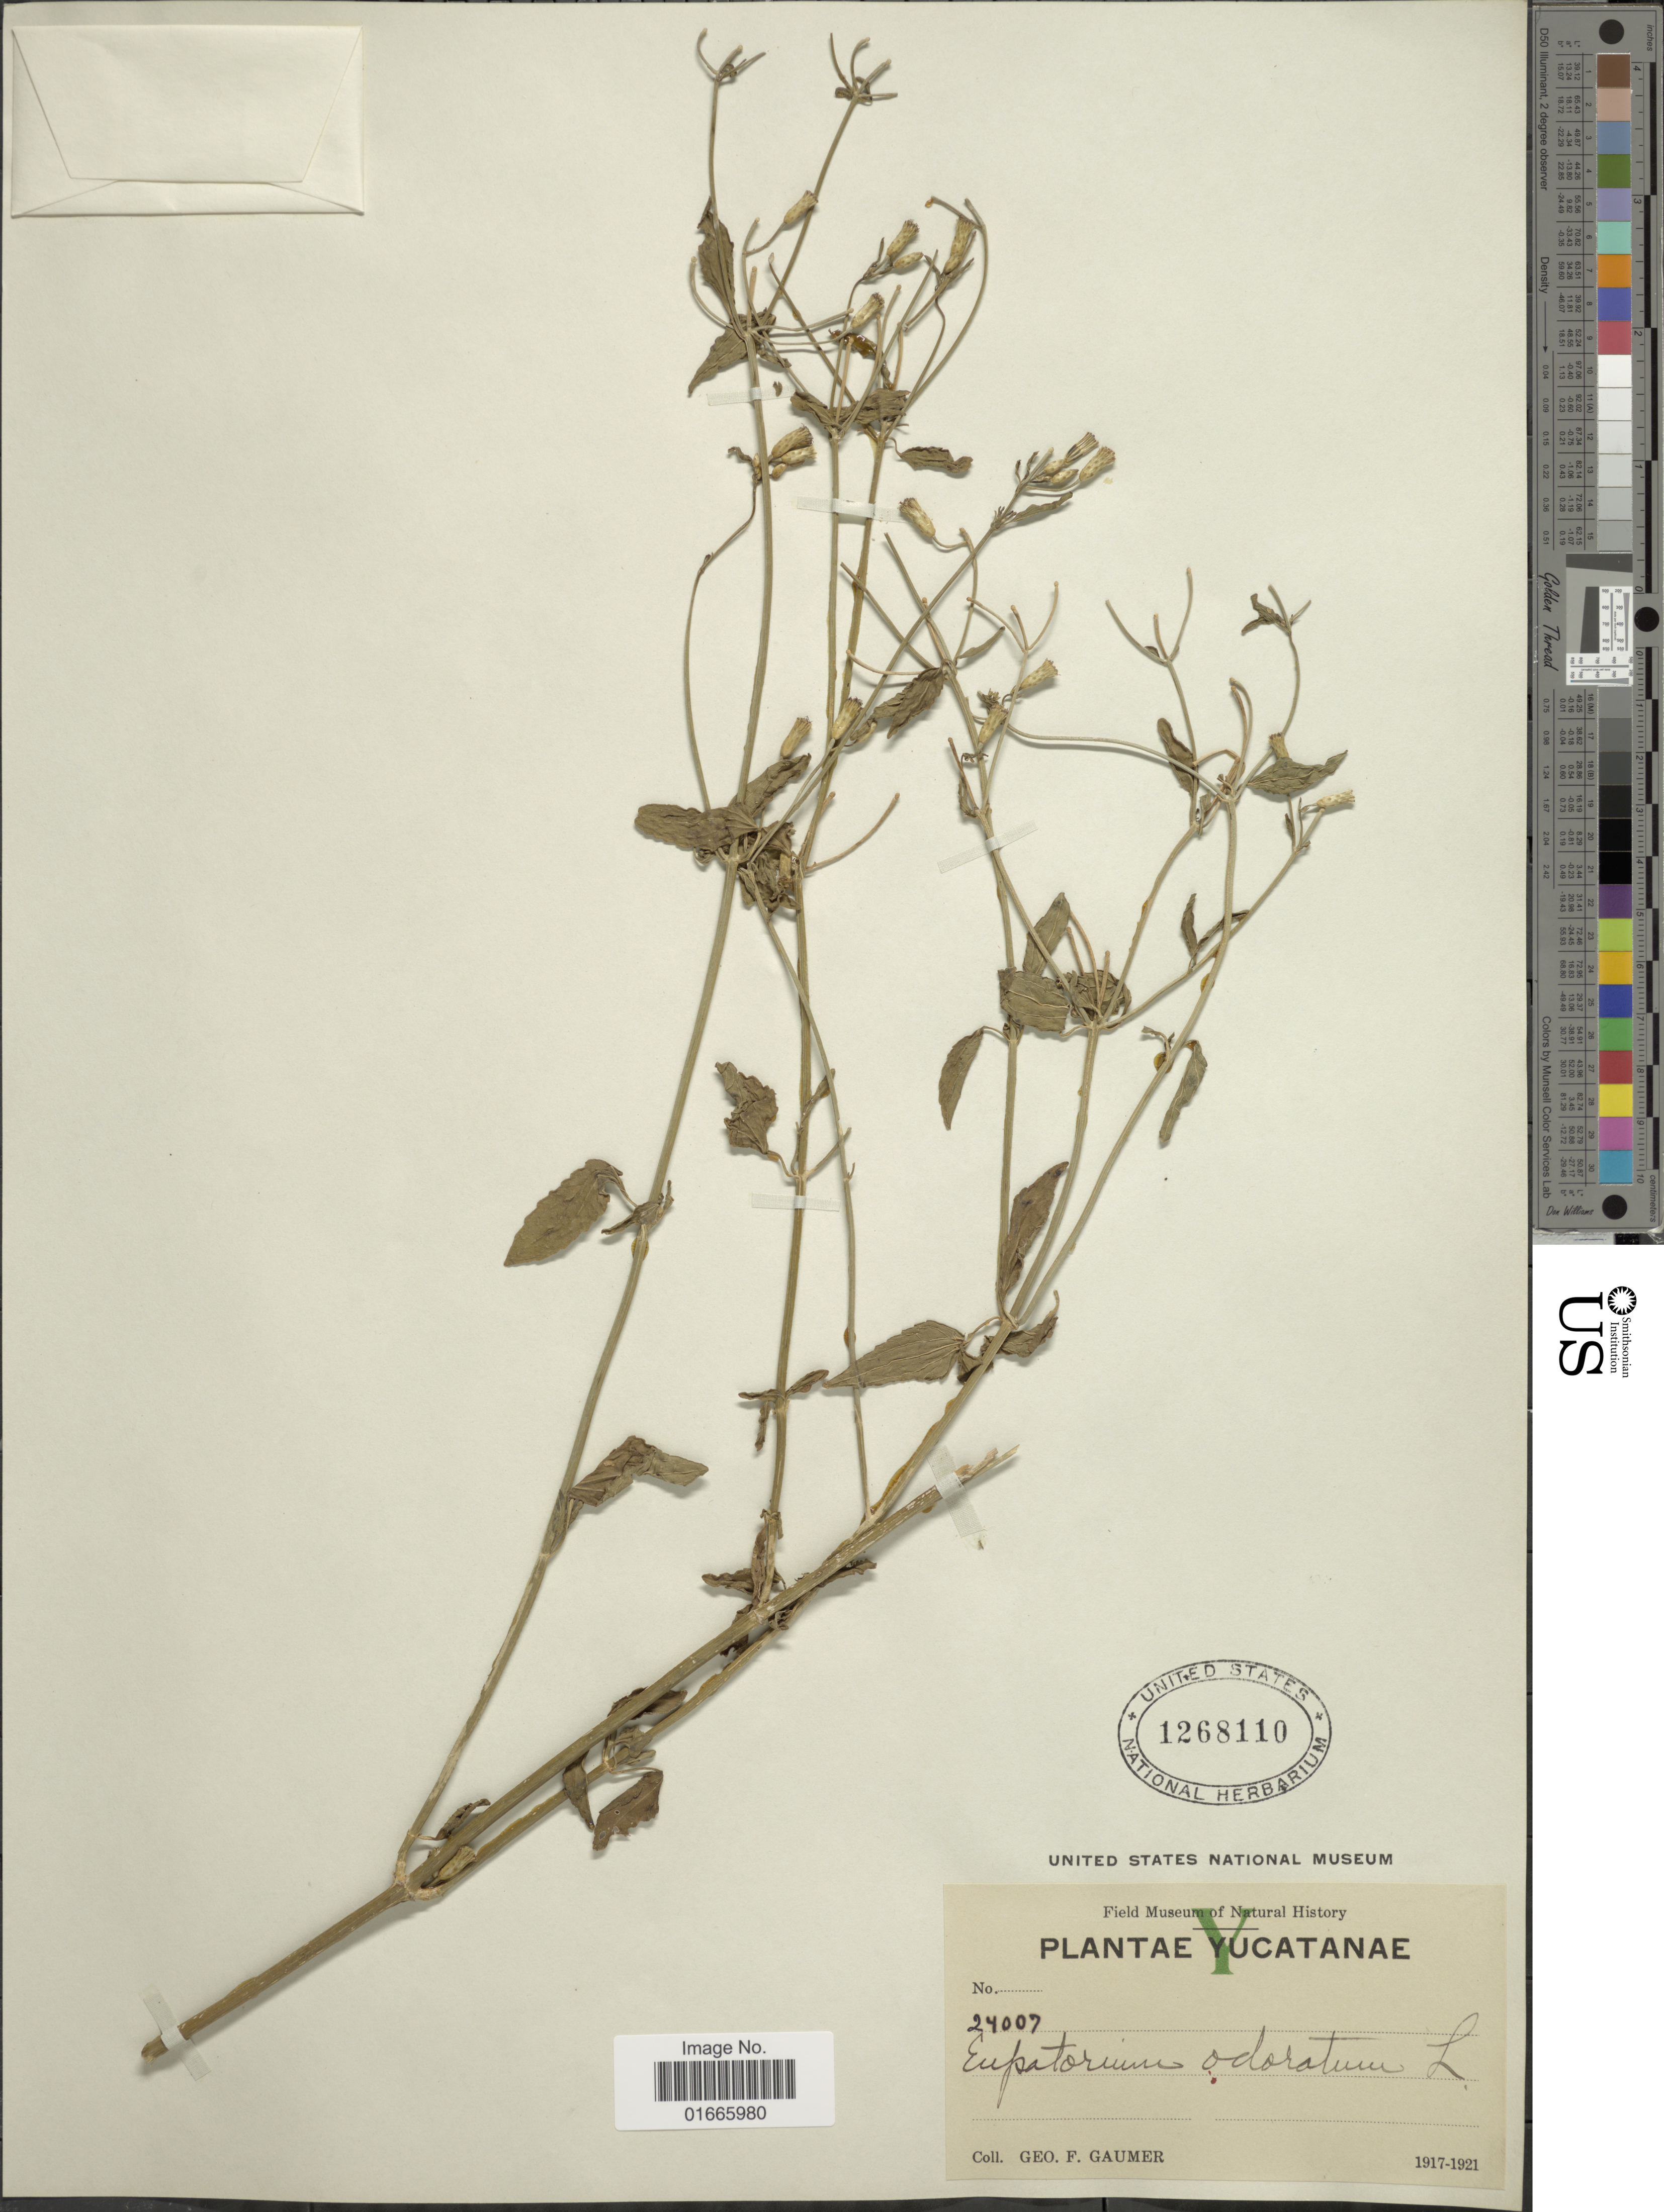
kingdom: Plantae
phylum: Tracheophyta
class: Magnoliopsida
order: Asterales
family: Asteraceae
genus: Chromolaena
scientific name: Chromolaena lundellii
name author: R.M. King & H. Rob.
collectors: G. F. Gaumer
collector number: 24007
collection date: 1917/1921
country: Mexico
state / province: Yucatán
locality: Yucatanae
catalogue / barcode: US 1268110